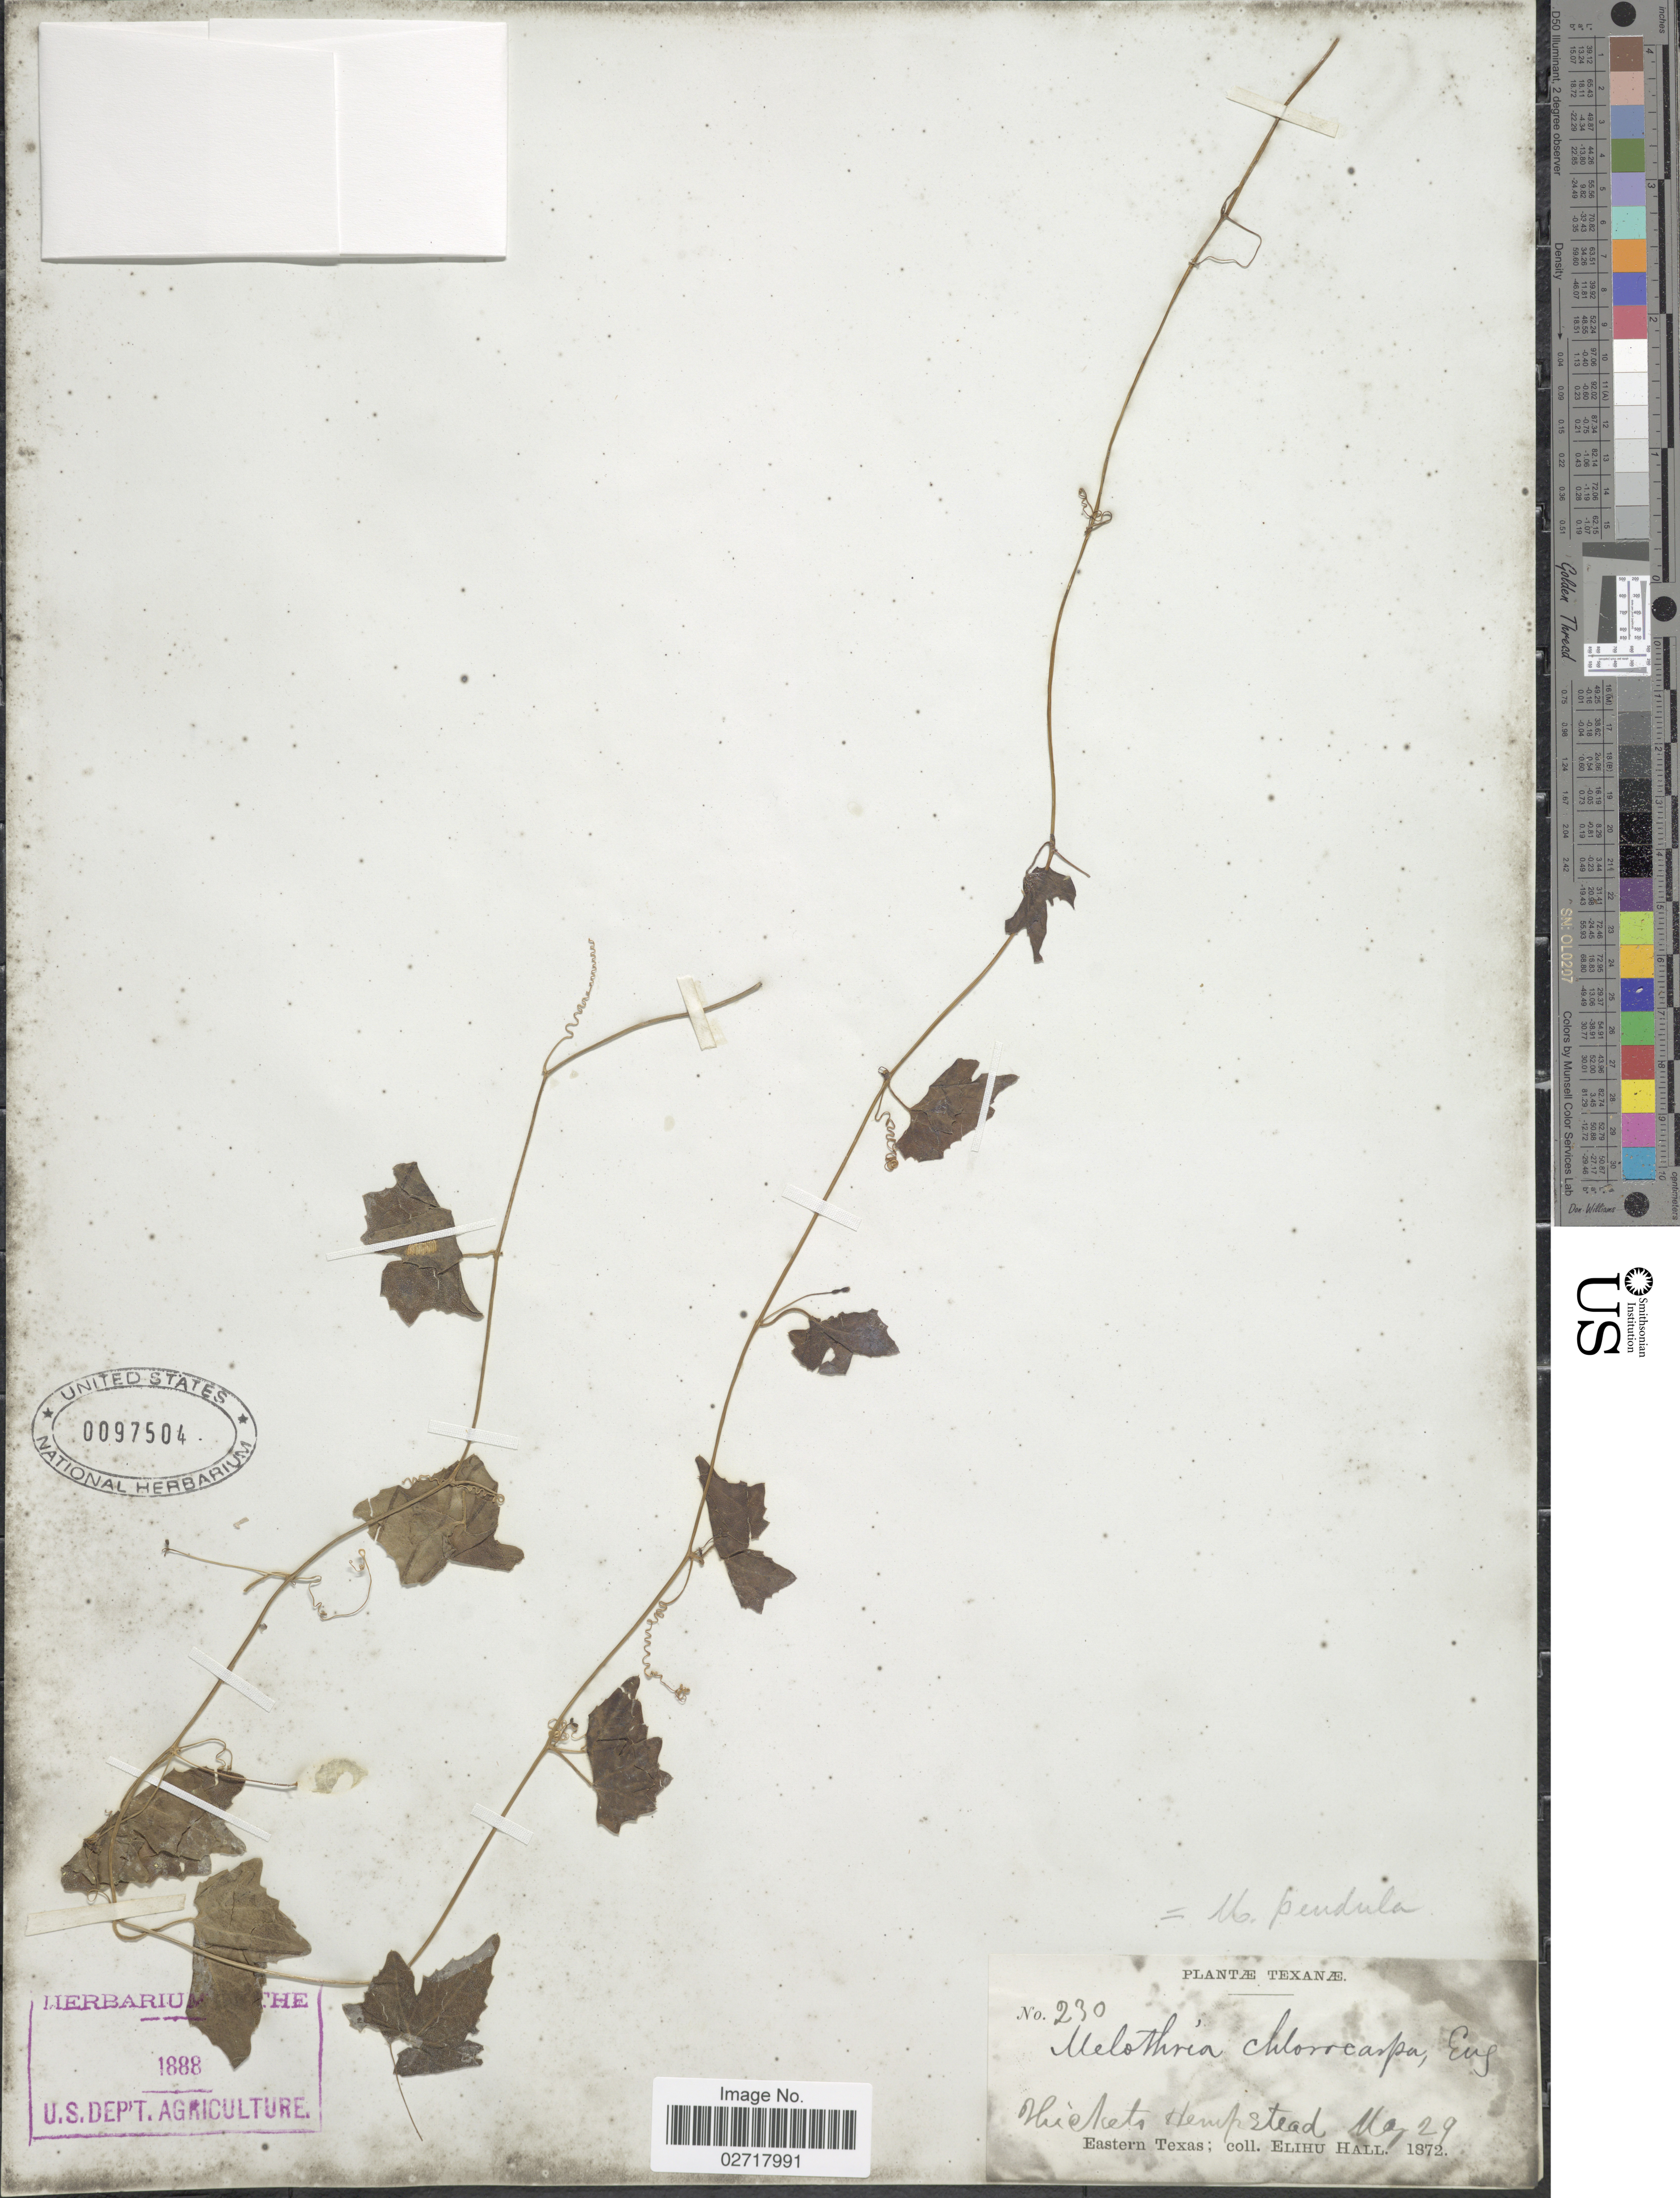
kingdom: Plantae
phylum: Tracheophyta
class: Magnoliopsida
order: Cucurbitales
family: Cucurbitaceae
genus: Melothria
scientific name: Melothria pendula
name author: L.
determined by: Strong, Mark T., (BOT), Smithsonian Institution - National Museum of Natural History (UNITED STATES)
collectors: E. Hall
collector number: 230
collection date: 1872-05-29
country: United States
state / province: Texas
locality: Hempstead. Eastern Texas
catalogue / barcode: US 97504